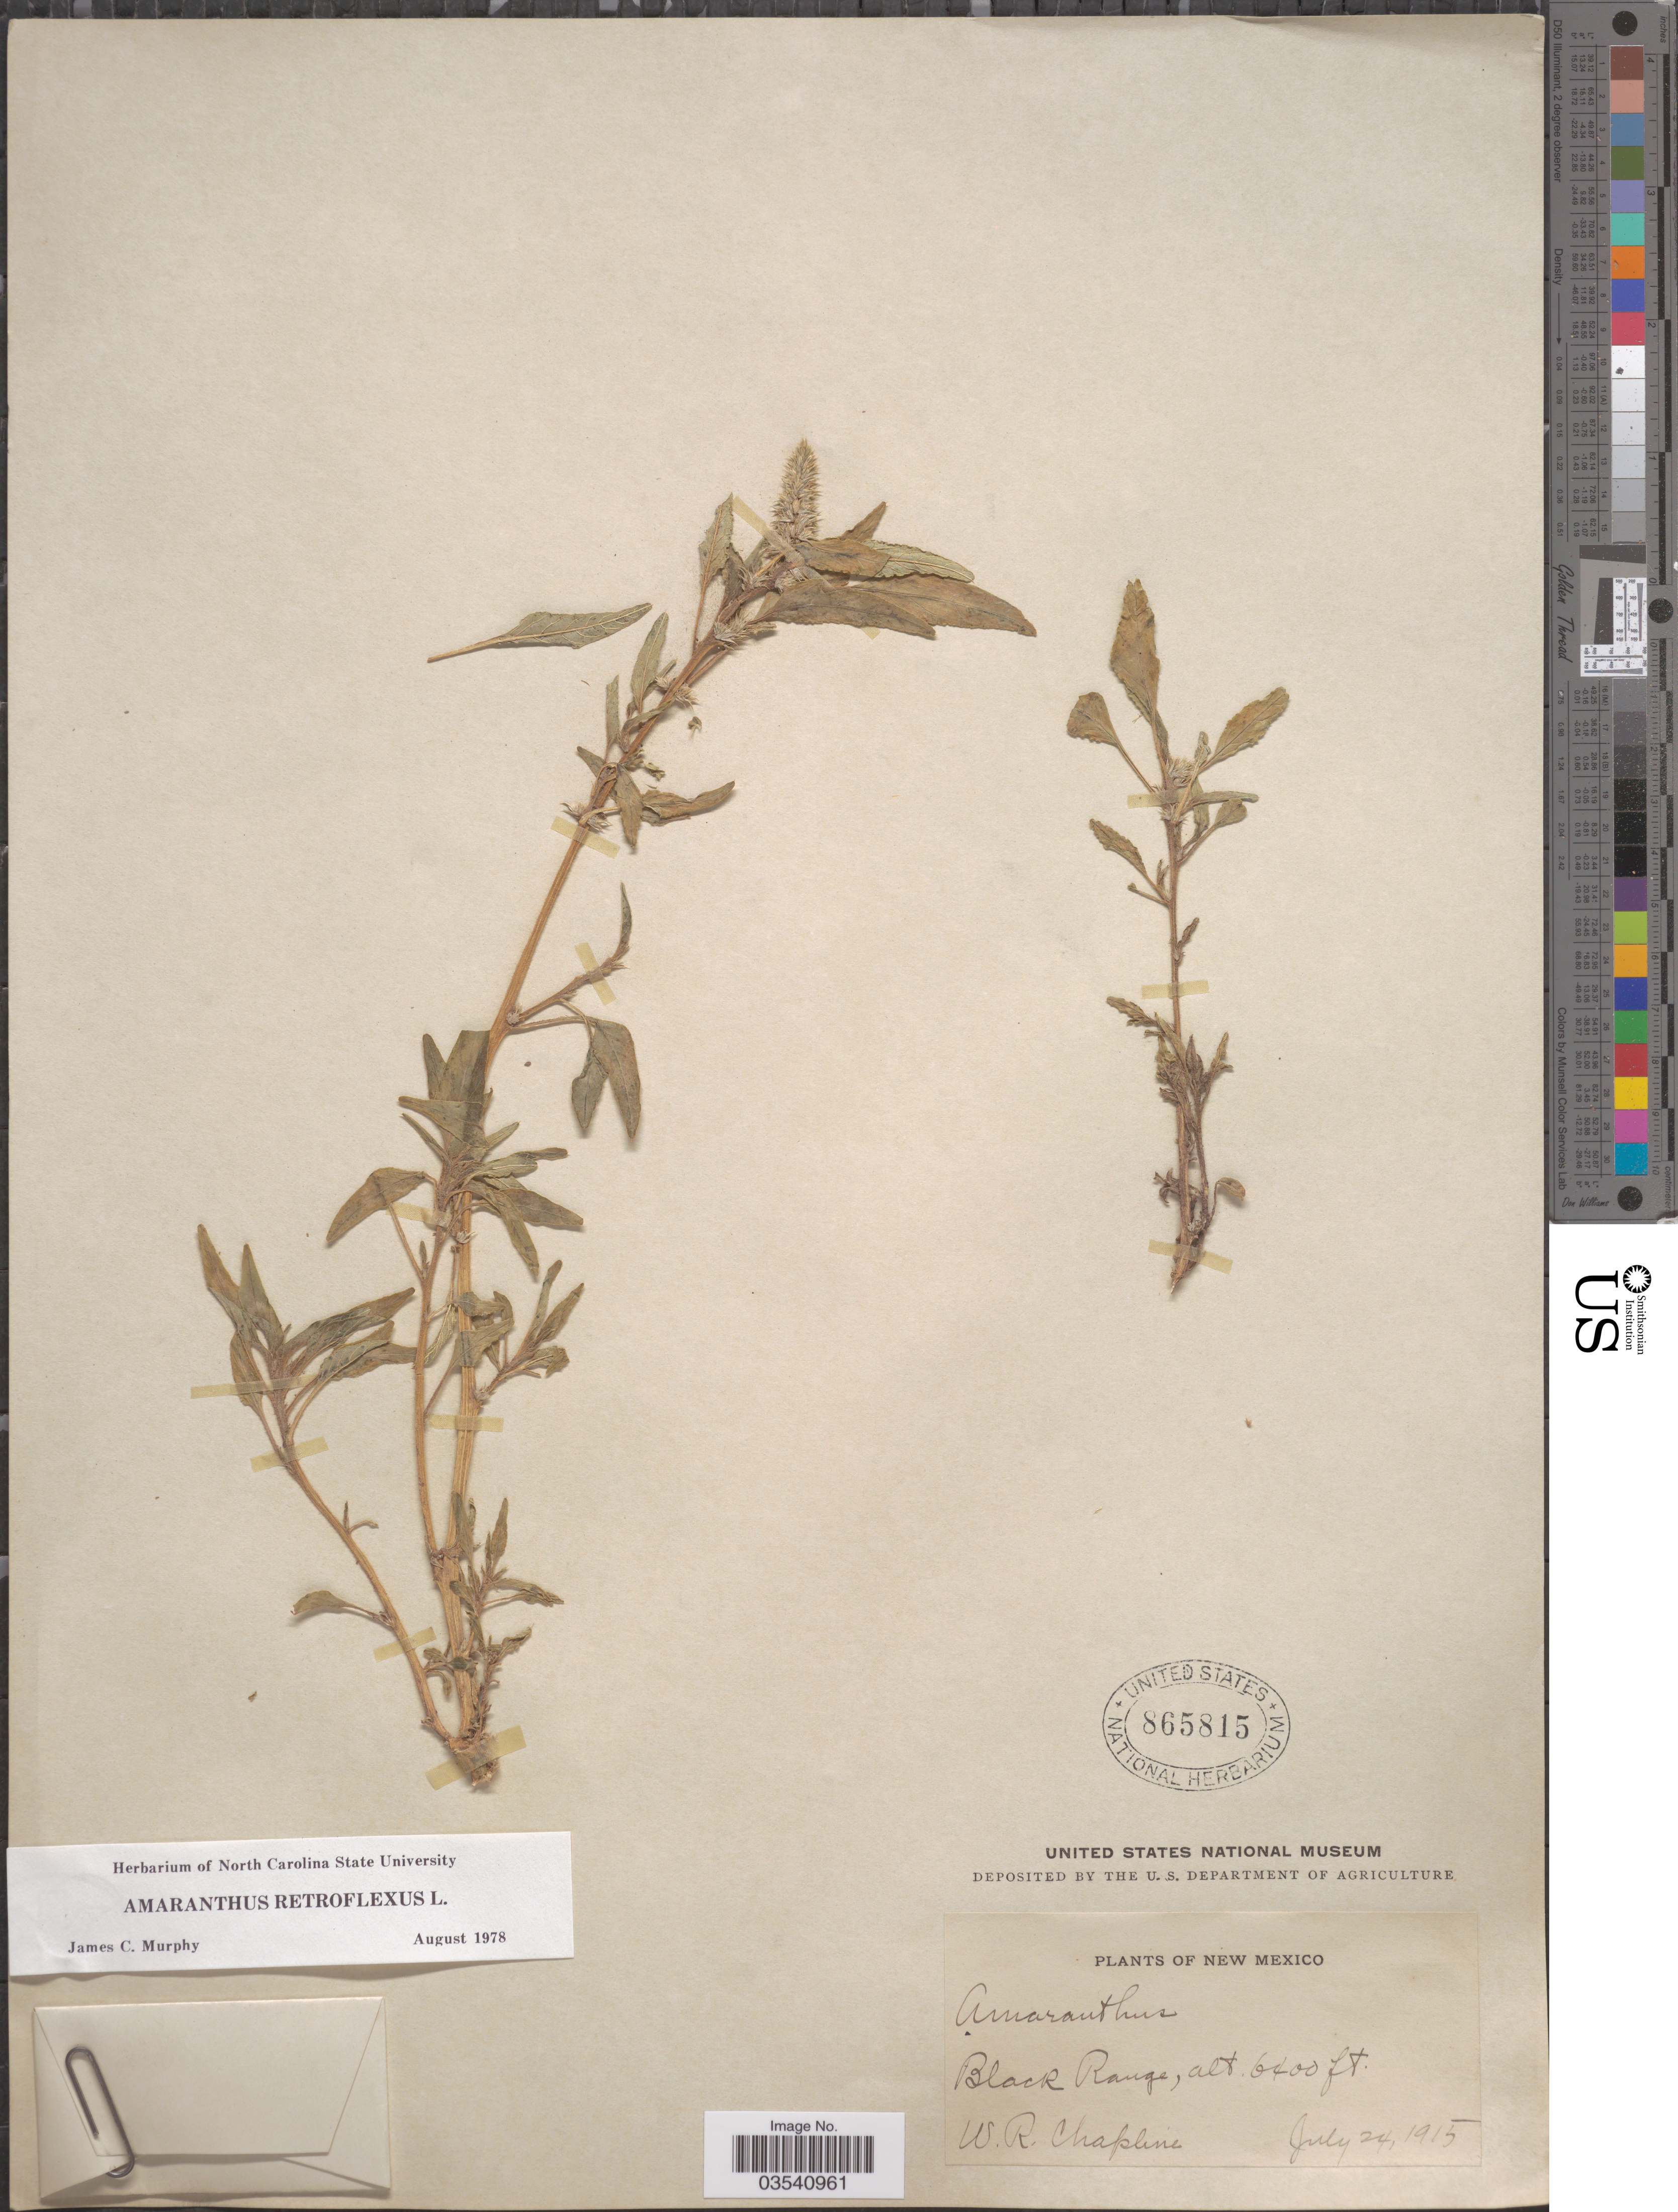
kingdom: Plantae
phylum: Tracheophyta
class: Magnoliopsida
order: Caryophyllales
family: Amaranthaceae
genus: Amaranthus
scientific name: Amaranthus retroflexus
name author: L.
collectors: W. Chapline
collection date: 1915-07-24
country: United States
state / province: New Mexico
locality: Black Range.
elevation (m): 1951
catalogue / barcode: US 865815